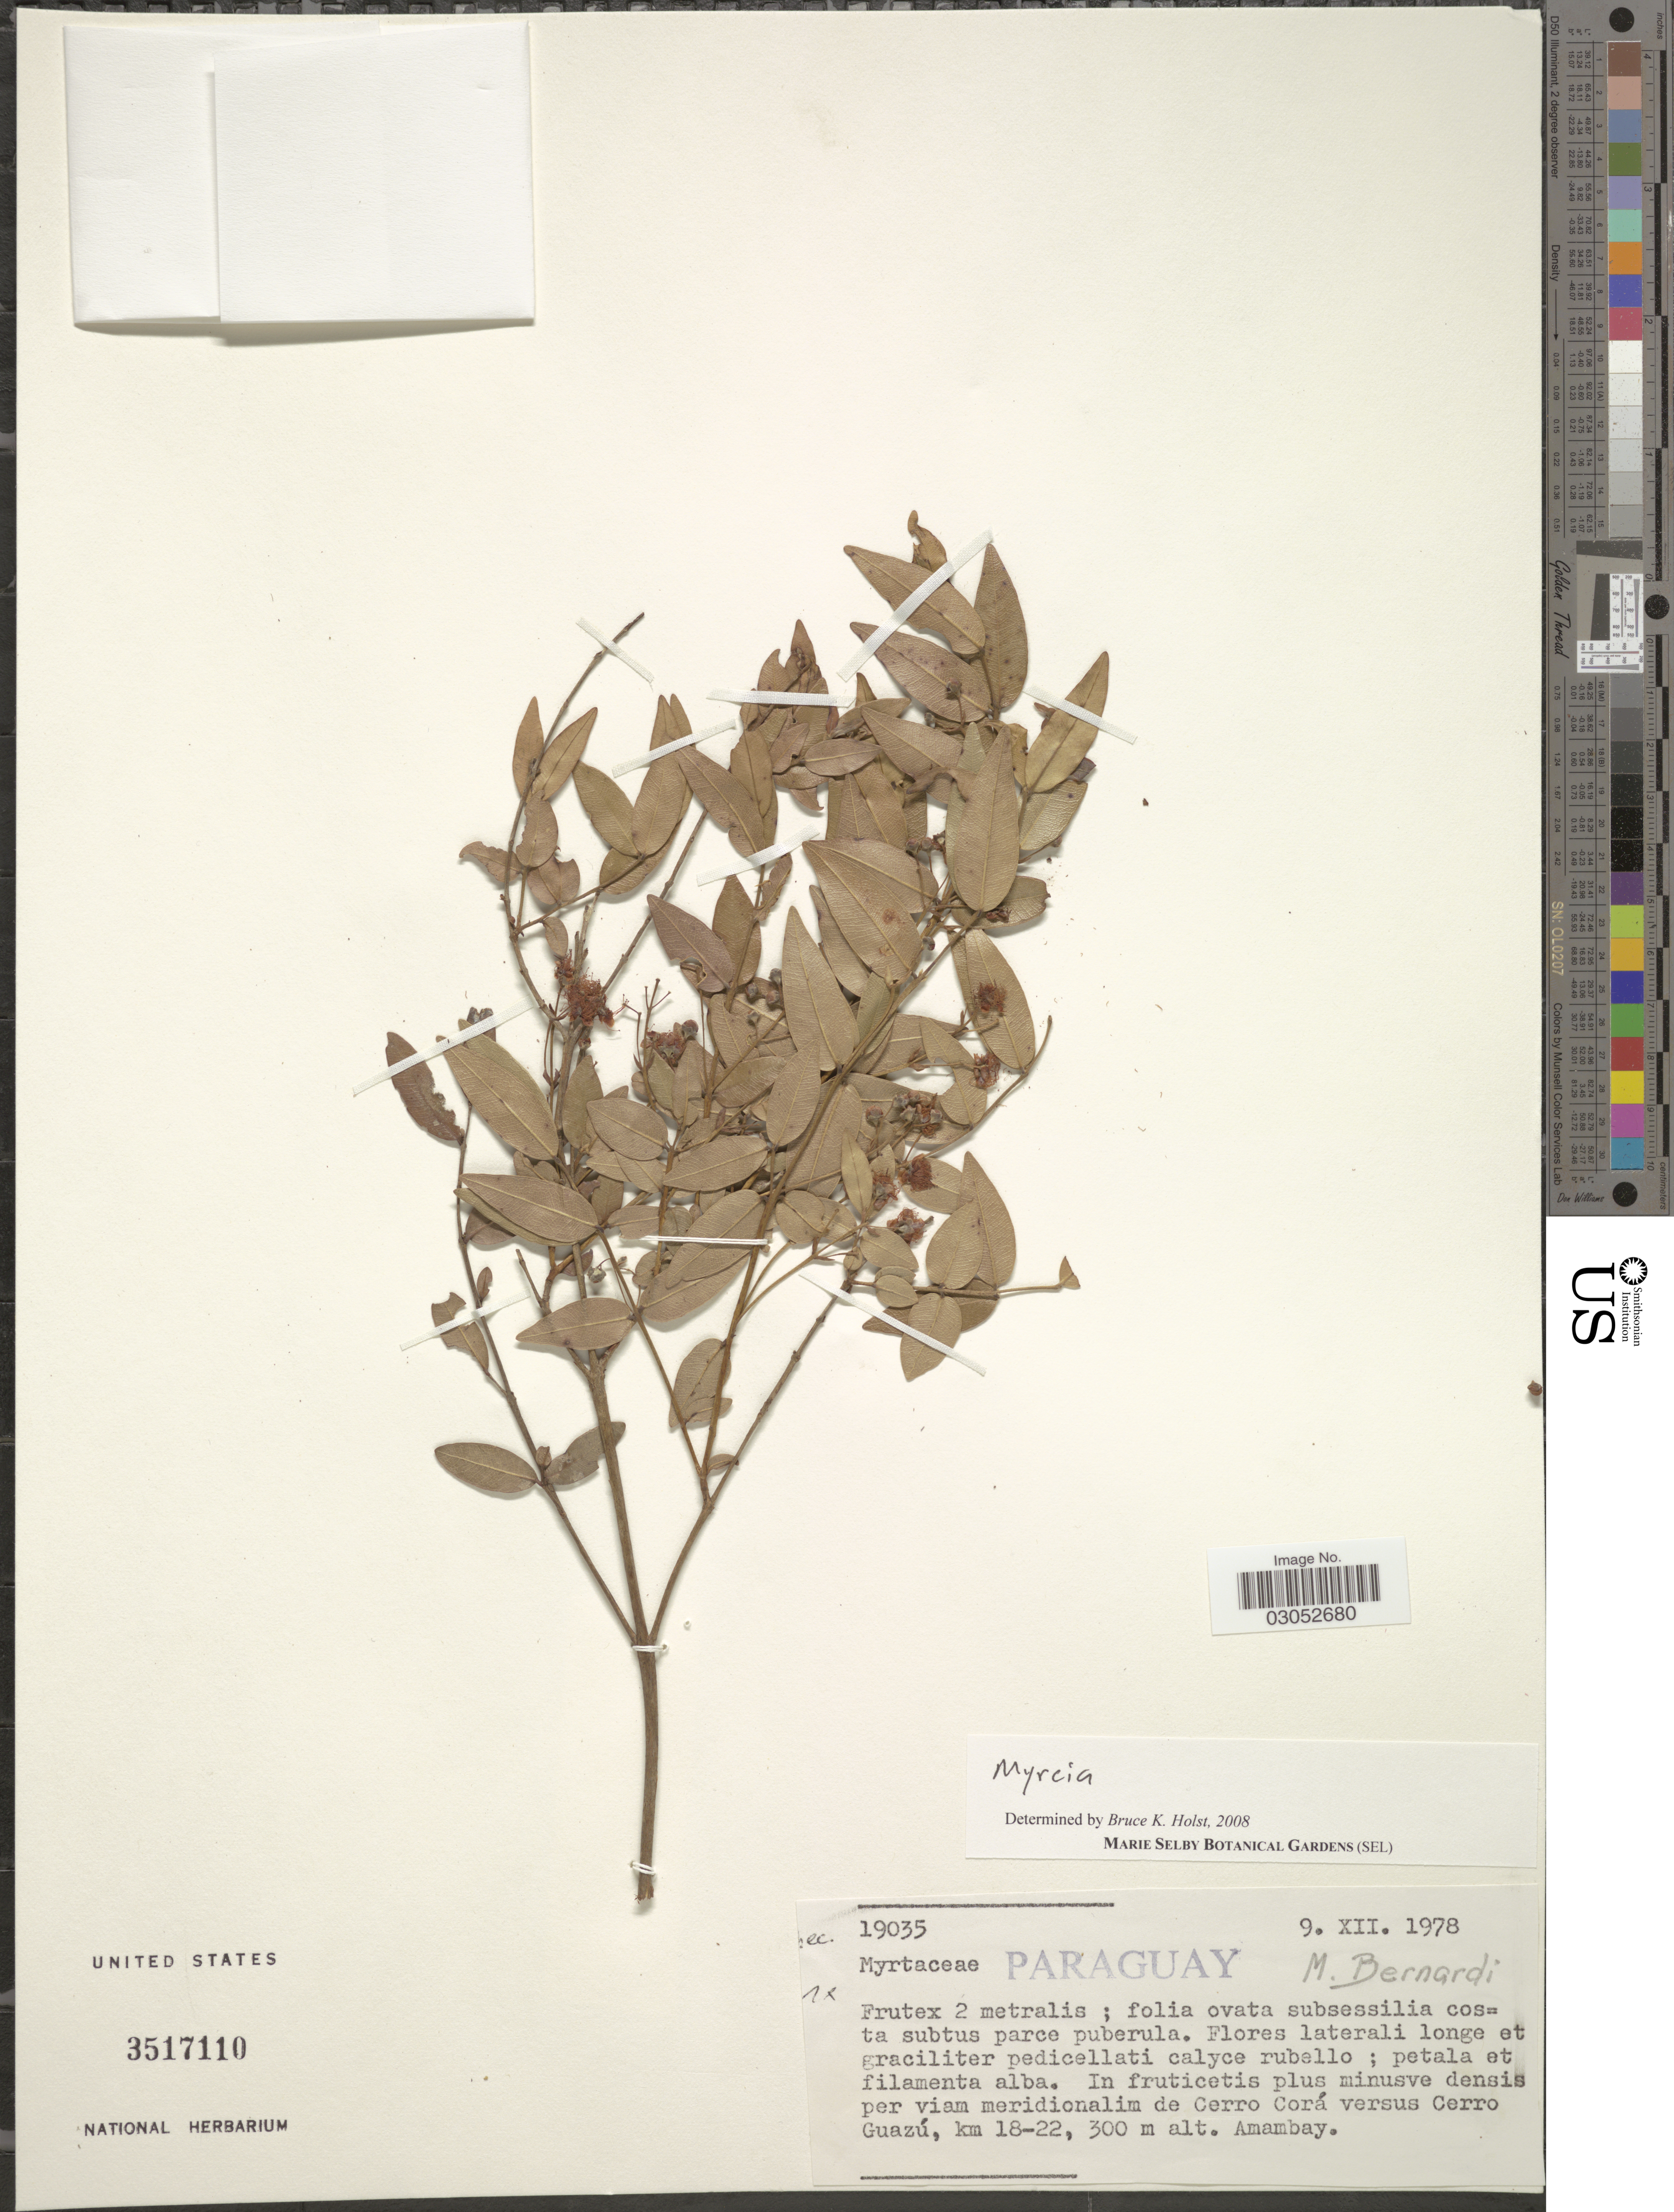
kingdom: Plantae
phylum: Tracheophyta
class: Magnoliopsida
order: Myrtales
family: Myrtaceae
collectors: M. Bernardi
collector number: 19035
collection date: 1978-12-09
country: Paraguay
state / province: Amambay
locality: In fruticetis plus minusve densis per viam meridionalim de Cerro Corá versus Cerro Guazú, km 18-22.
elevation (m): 300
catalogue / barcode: US 3517110